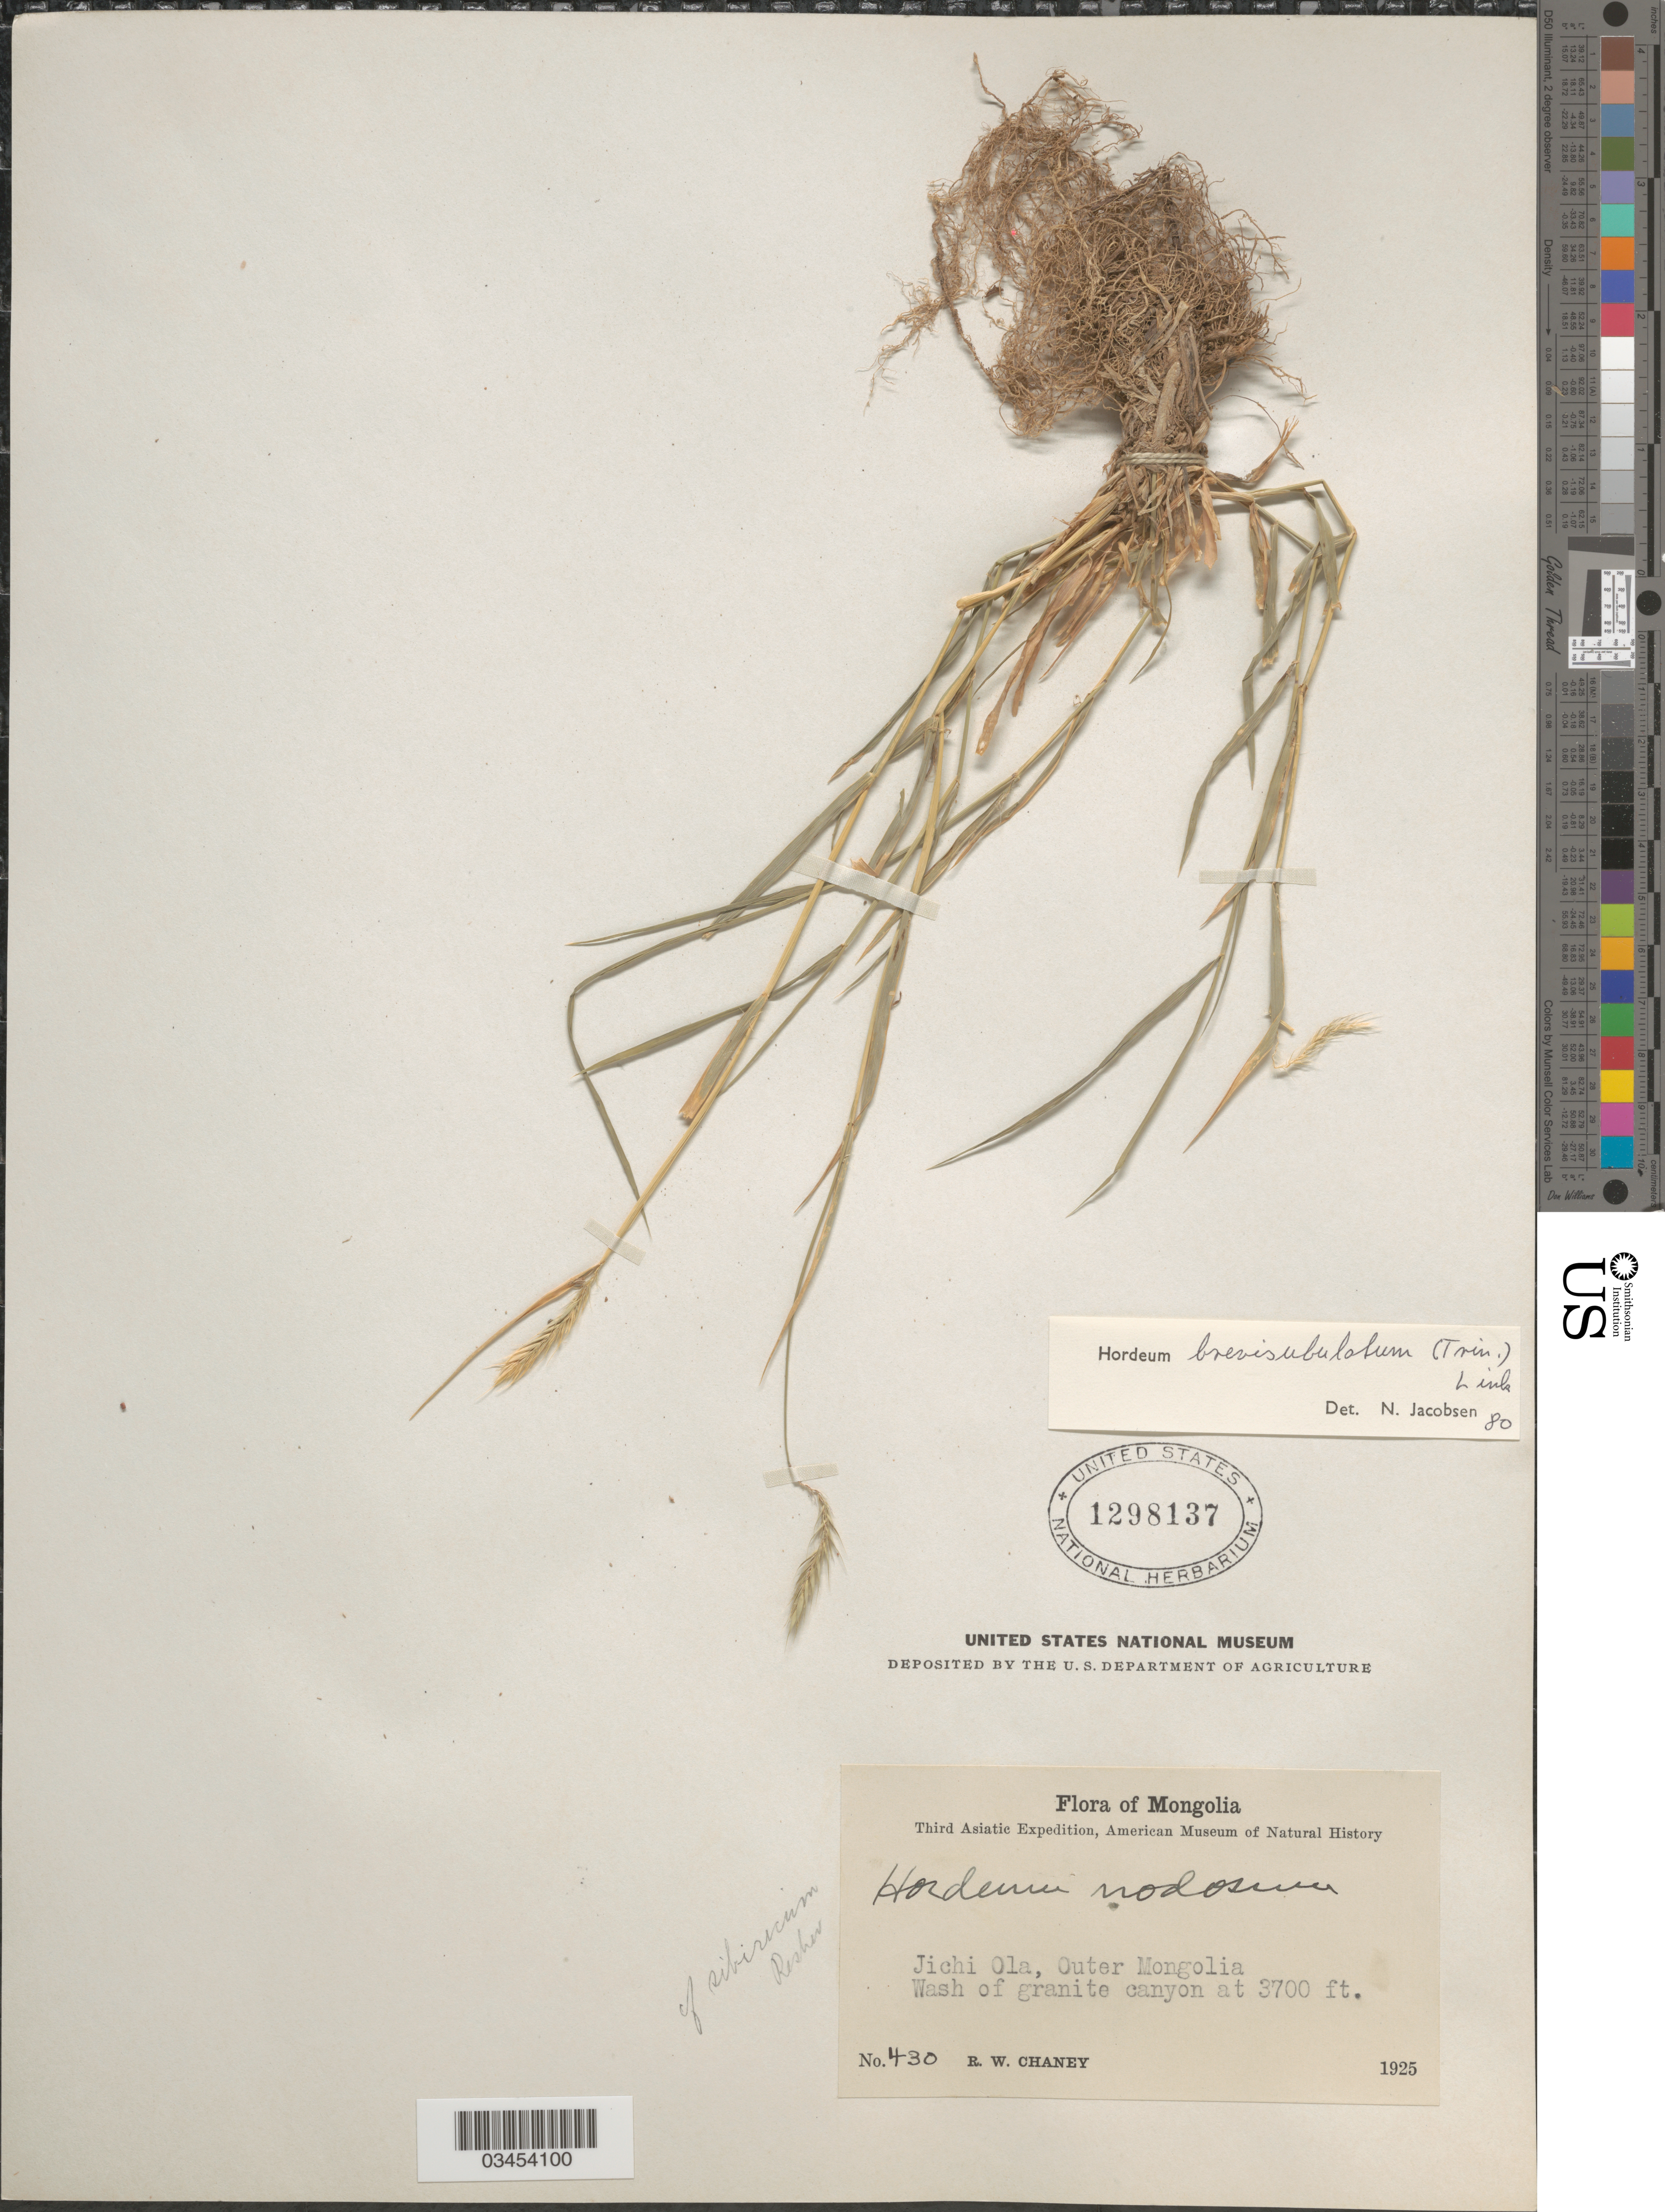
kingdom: Plantae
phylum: Tracheophyta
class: Liliopsida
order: Poales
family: Poaceae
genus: Hordeum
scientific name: Hordeum brevisubulatum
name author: (Trin.) Link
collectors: R. Chaney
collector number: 430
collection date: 1925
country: Mongolia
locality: Mongolia. Third Asiatic Expedition. Jichi Ola, Outer Mongolia. Wash of granite canyon.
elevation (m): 1128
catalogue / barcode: US 1298137